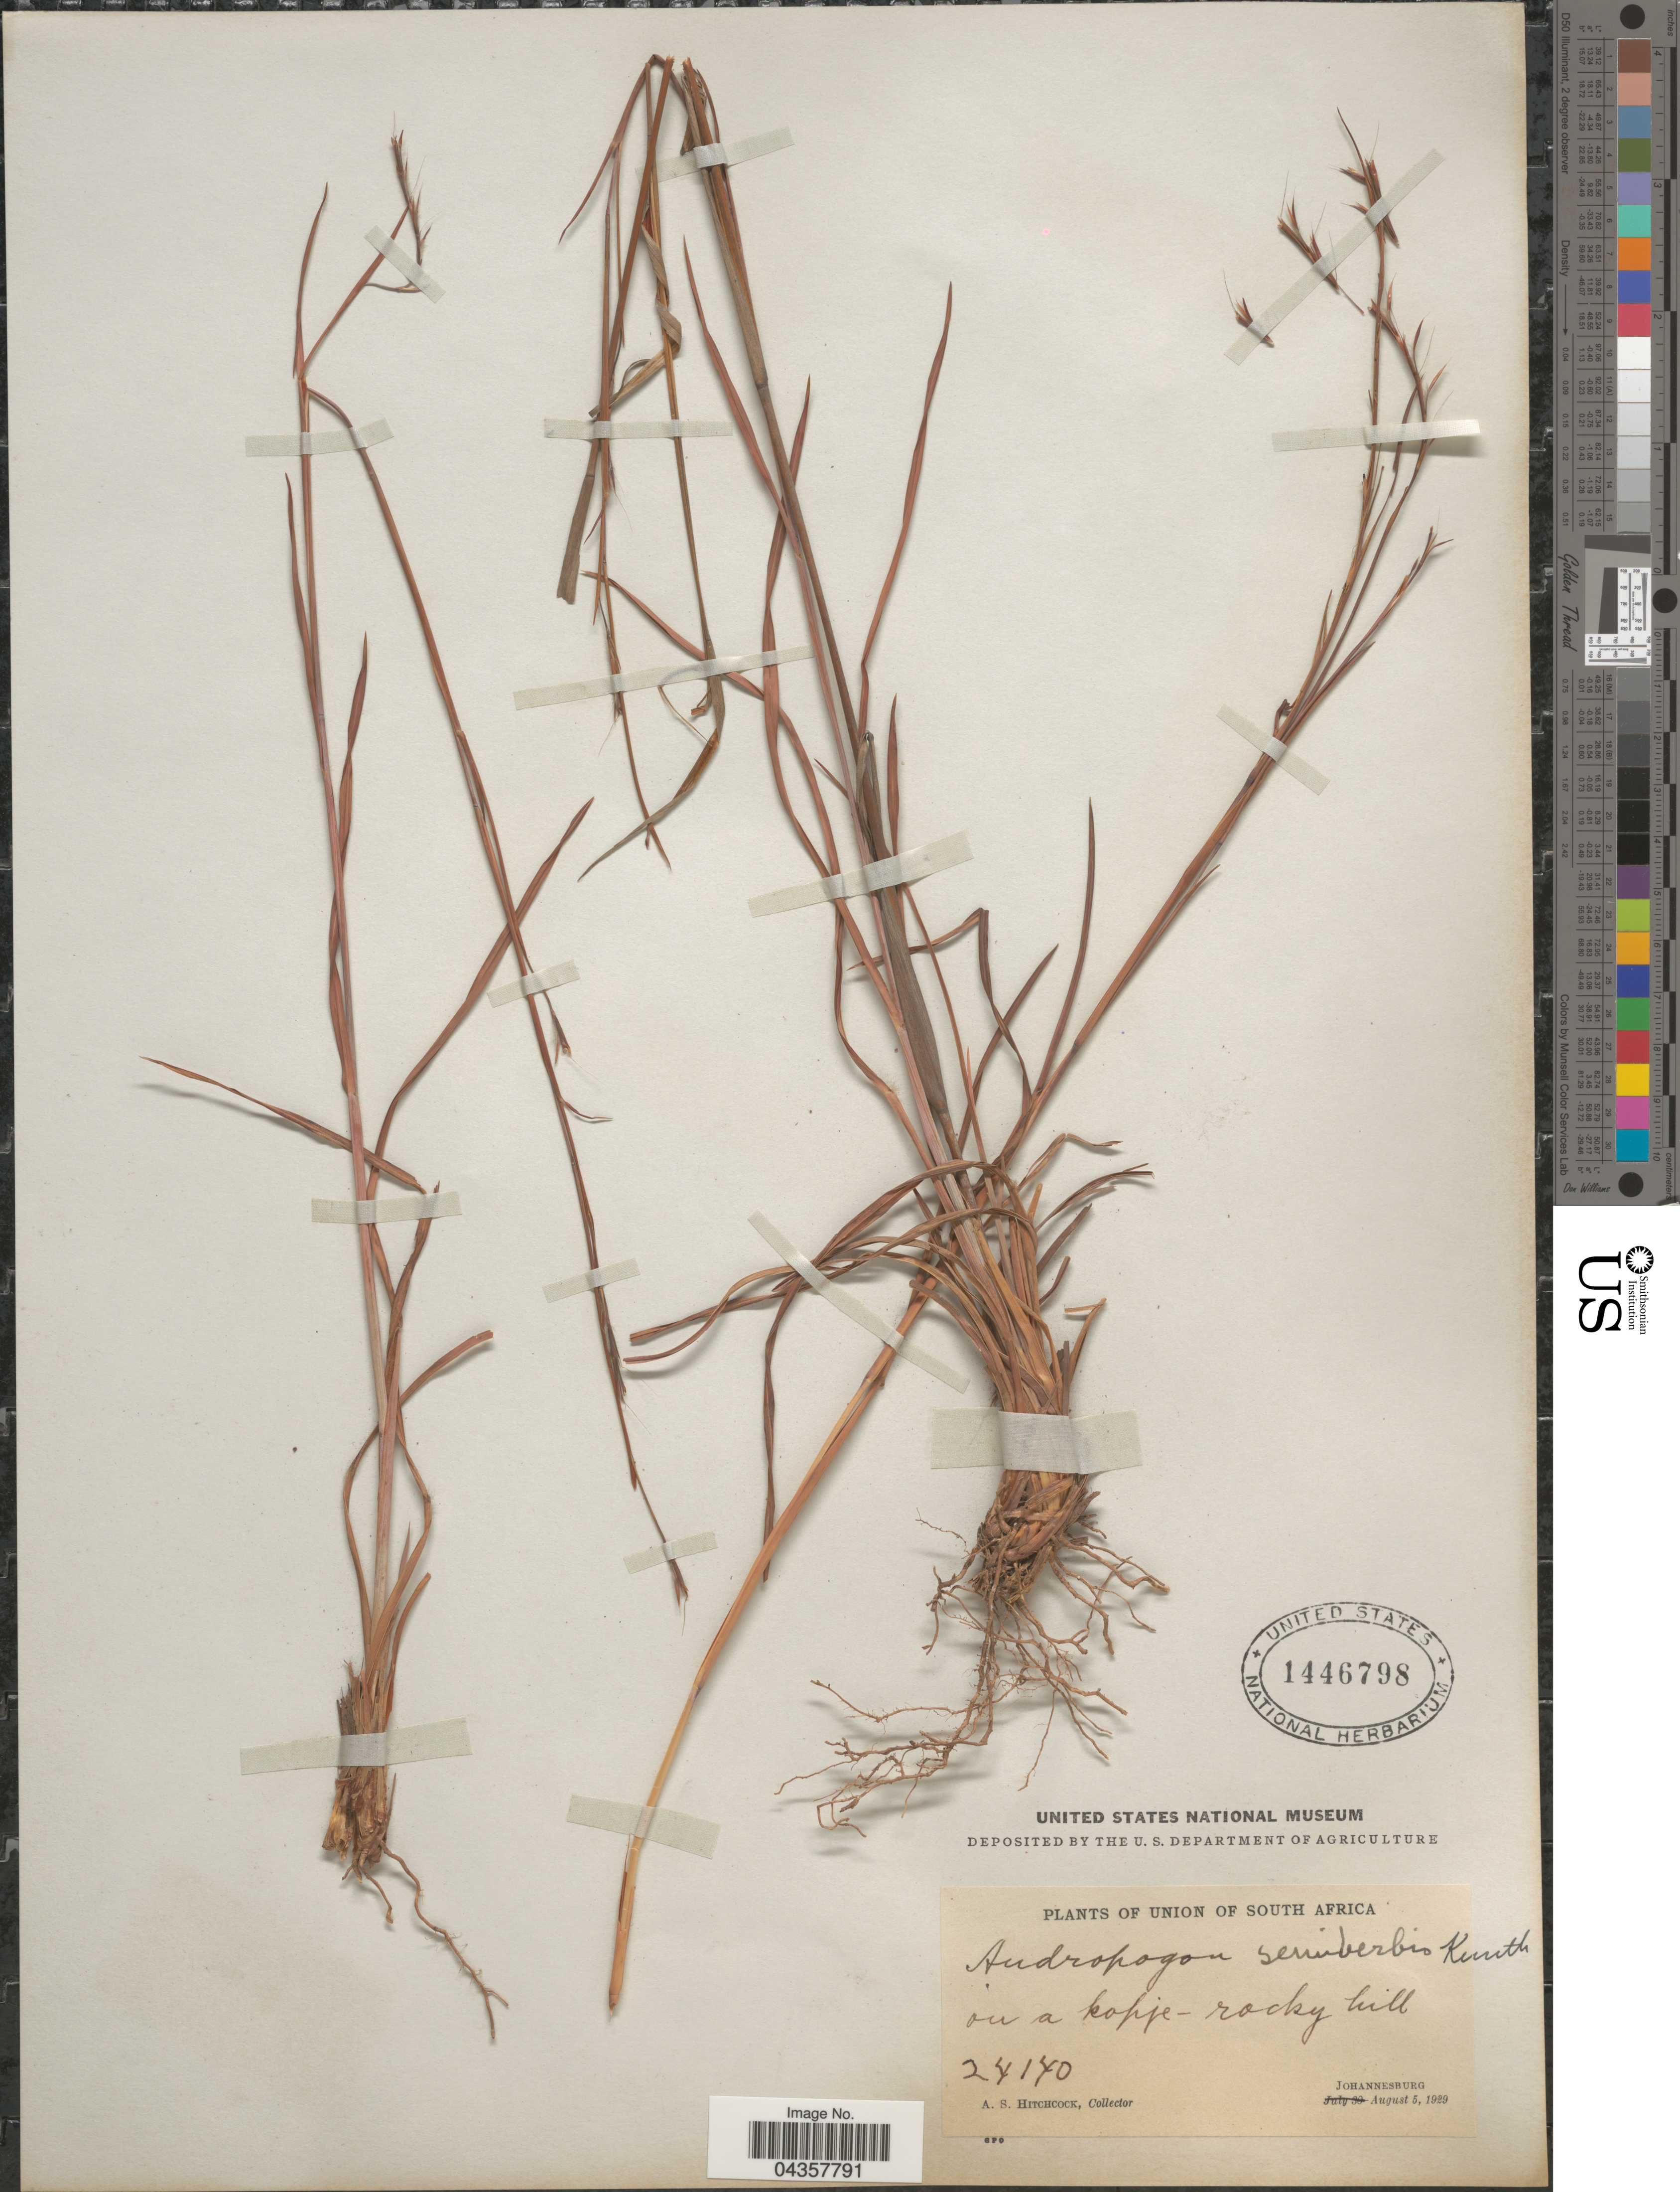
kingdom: Plantae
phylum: Tracheophyta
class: Liliopsida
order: Poales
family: Poaceae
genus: Schizachyrium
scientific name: Schizachyrium sanguineum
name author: (Retz.) Alston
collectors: A. S. Hitchcock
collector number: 24140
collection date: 1929-08-05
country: South Africa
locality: Union Of South Africa. Johannesburg.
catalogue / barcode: US 1446798